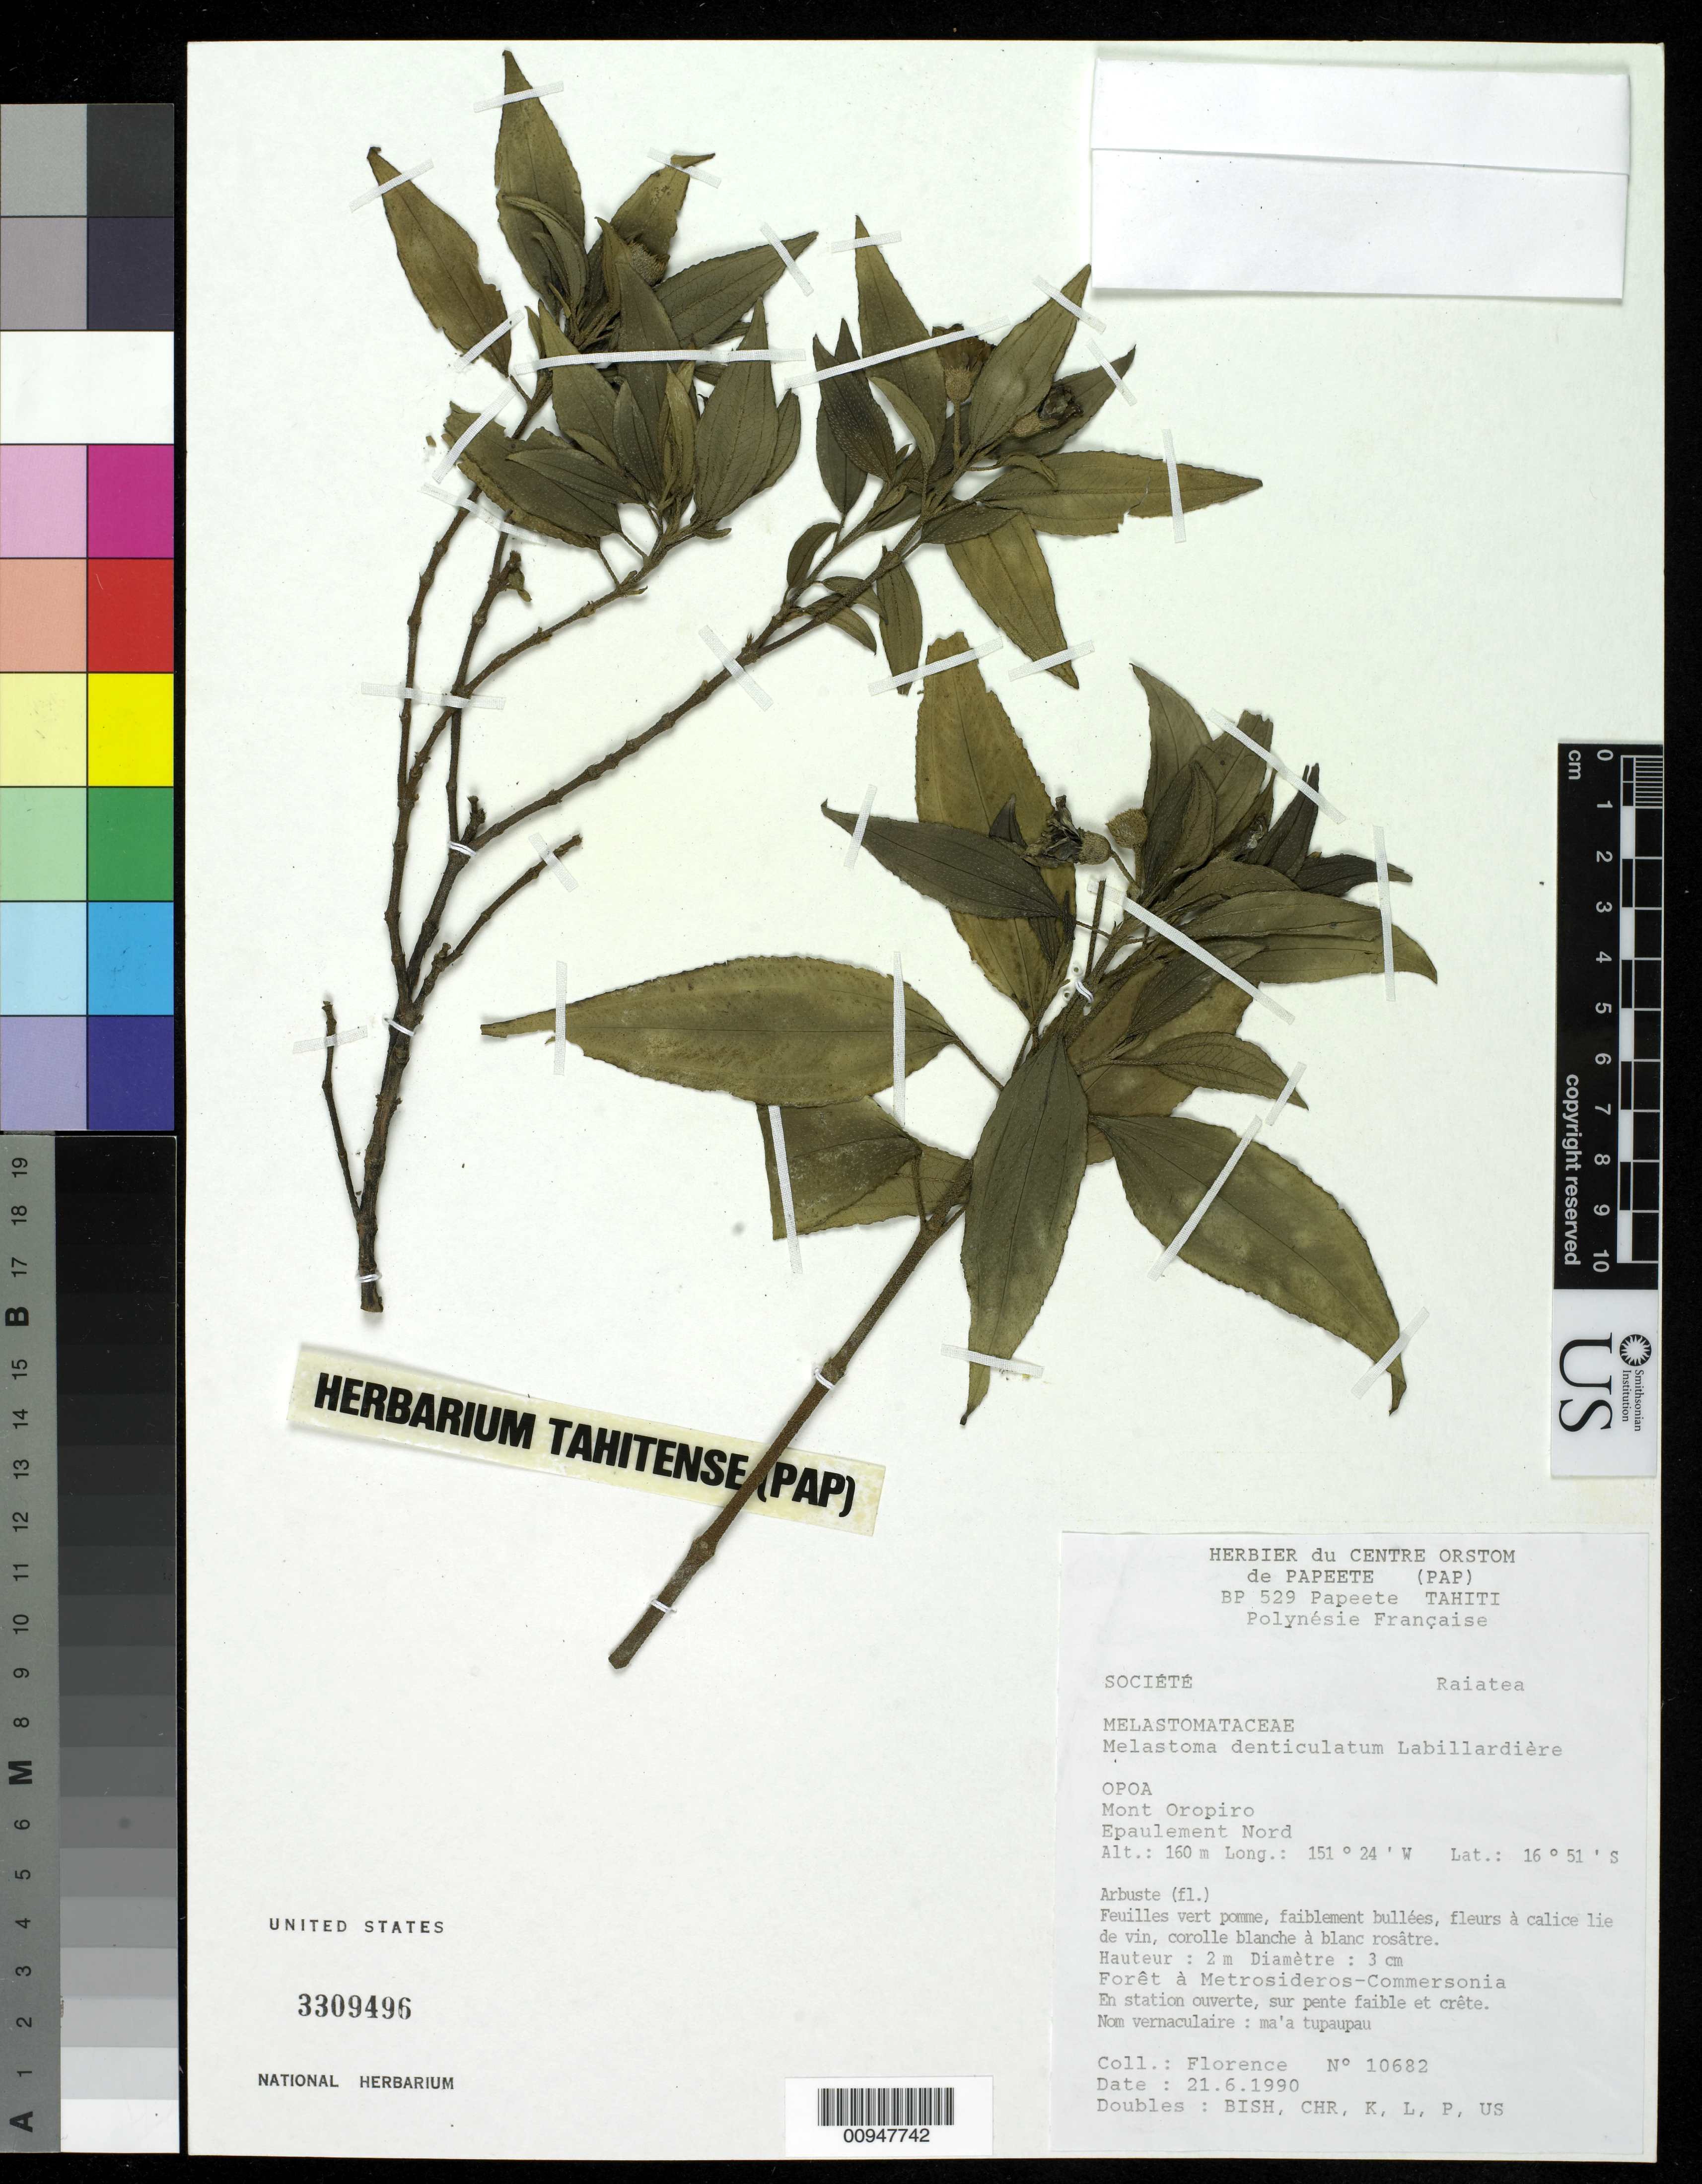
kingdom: Plantae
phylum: Tracheophyta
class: Magnoliopsida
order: Myrtales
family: Melastomataceae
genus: Melastoma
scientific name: Melastoma malabathricum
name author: L.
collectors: J. Florence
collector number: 10682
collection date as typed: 21 Jun 1990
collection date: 1990-06-21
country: French Polynesia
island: Tahiti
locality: Forest at metrosideros-Commersonia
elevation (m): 160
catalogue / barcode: US 3309496